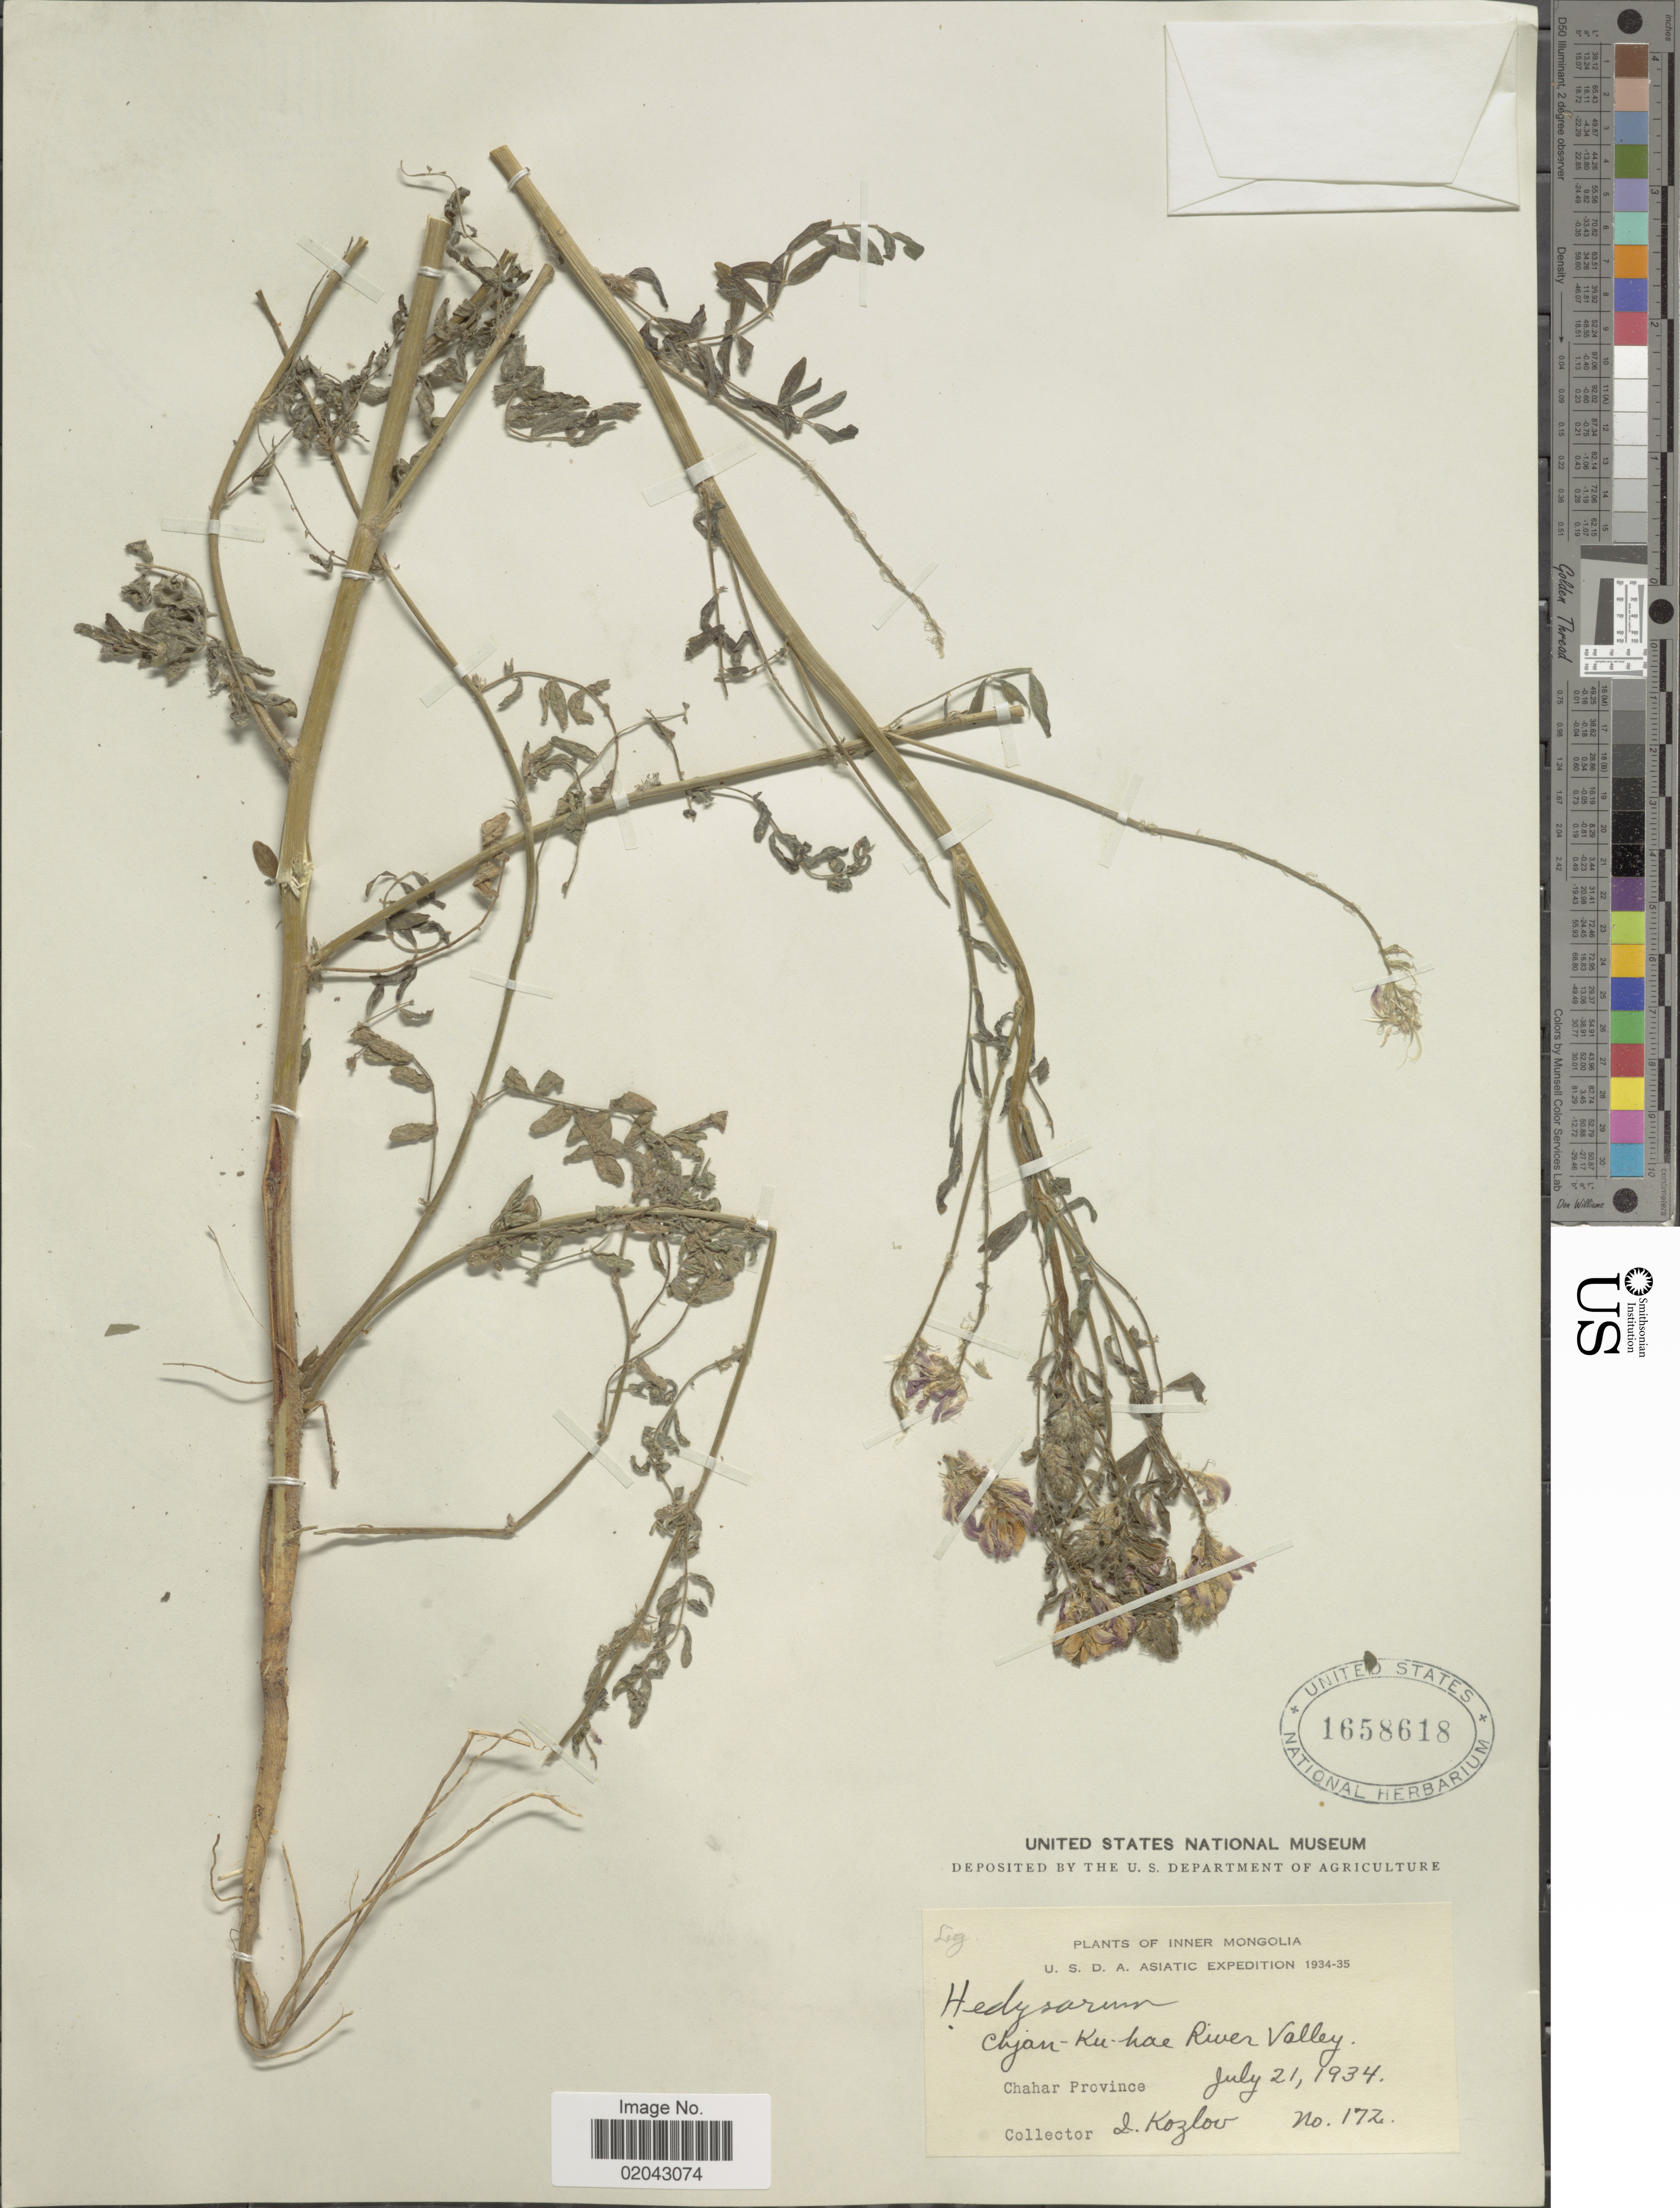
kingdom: Plantae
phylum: Tracheophyta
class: Magnoliopsida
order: Fabales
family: Fabaceae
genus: Hedysarum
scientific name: Hedysarum sp.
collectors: I. Kozlov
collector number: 172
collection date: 1934-07-21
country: China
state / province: Nei Monggol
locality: Inner Mongolia, Chjan-Ku-hae River Valley , Chahar Province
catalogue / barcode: US 1658618